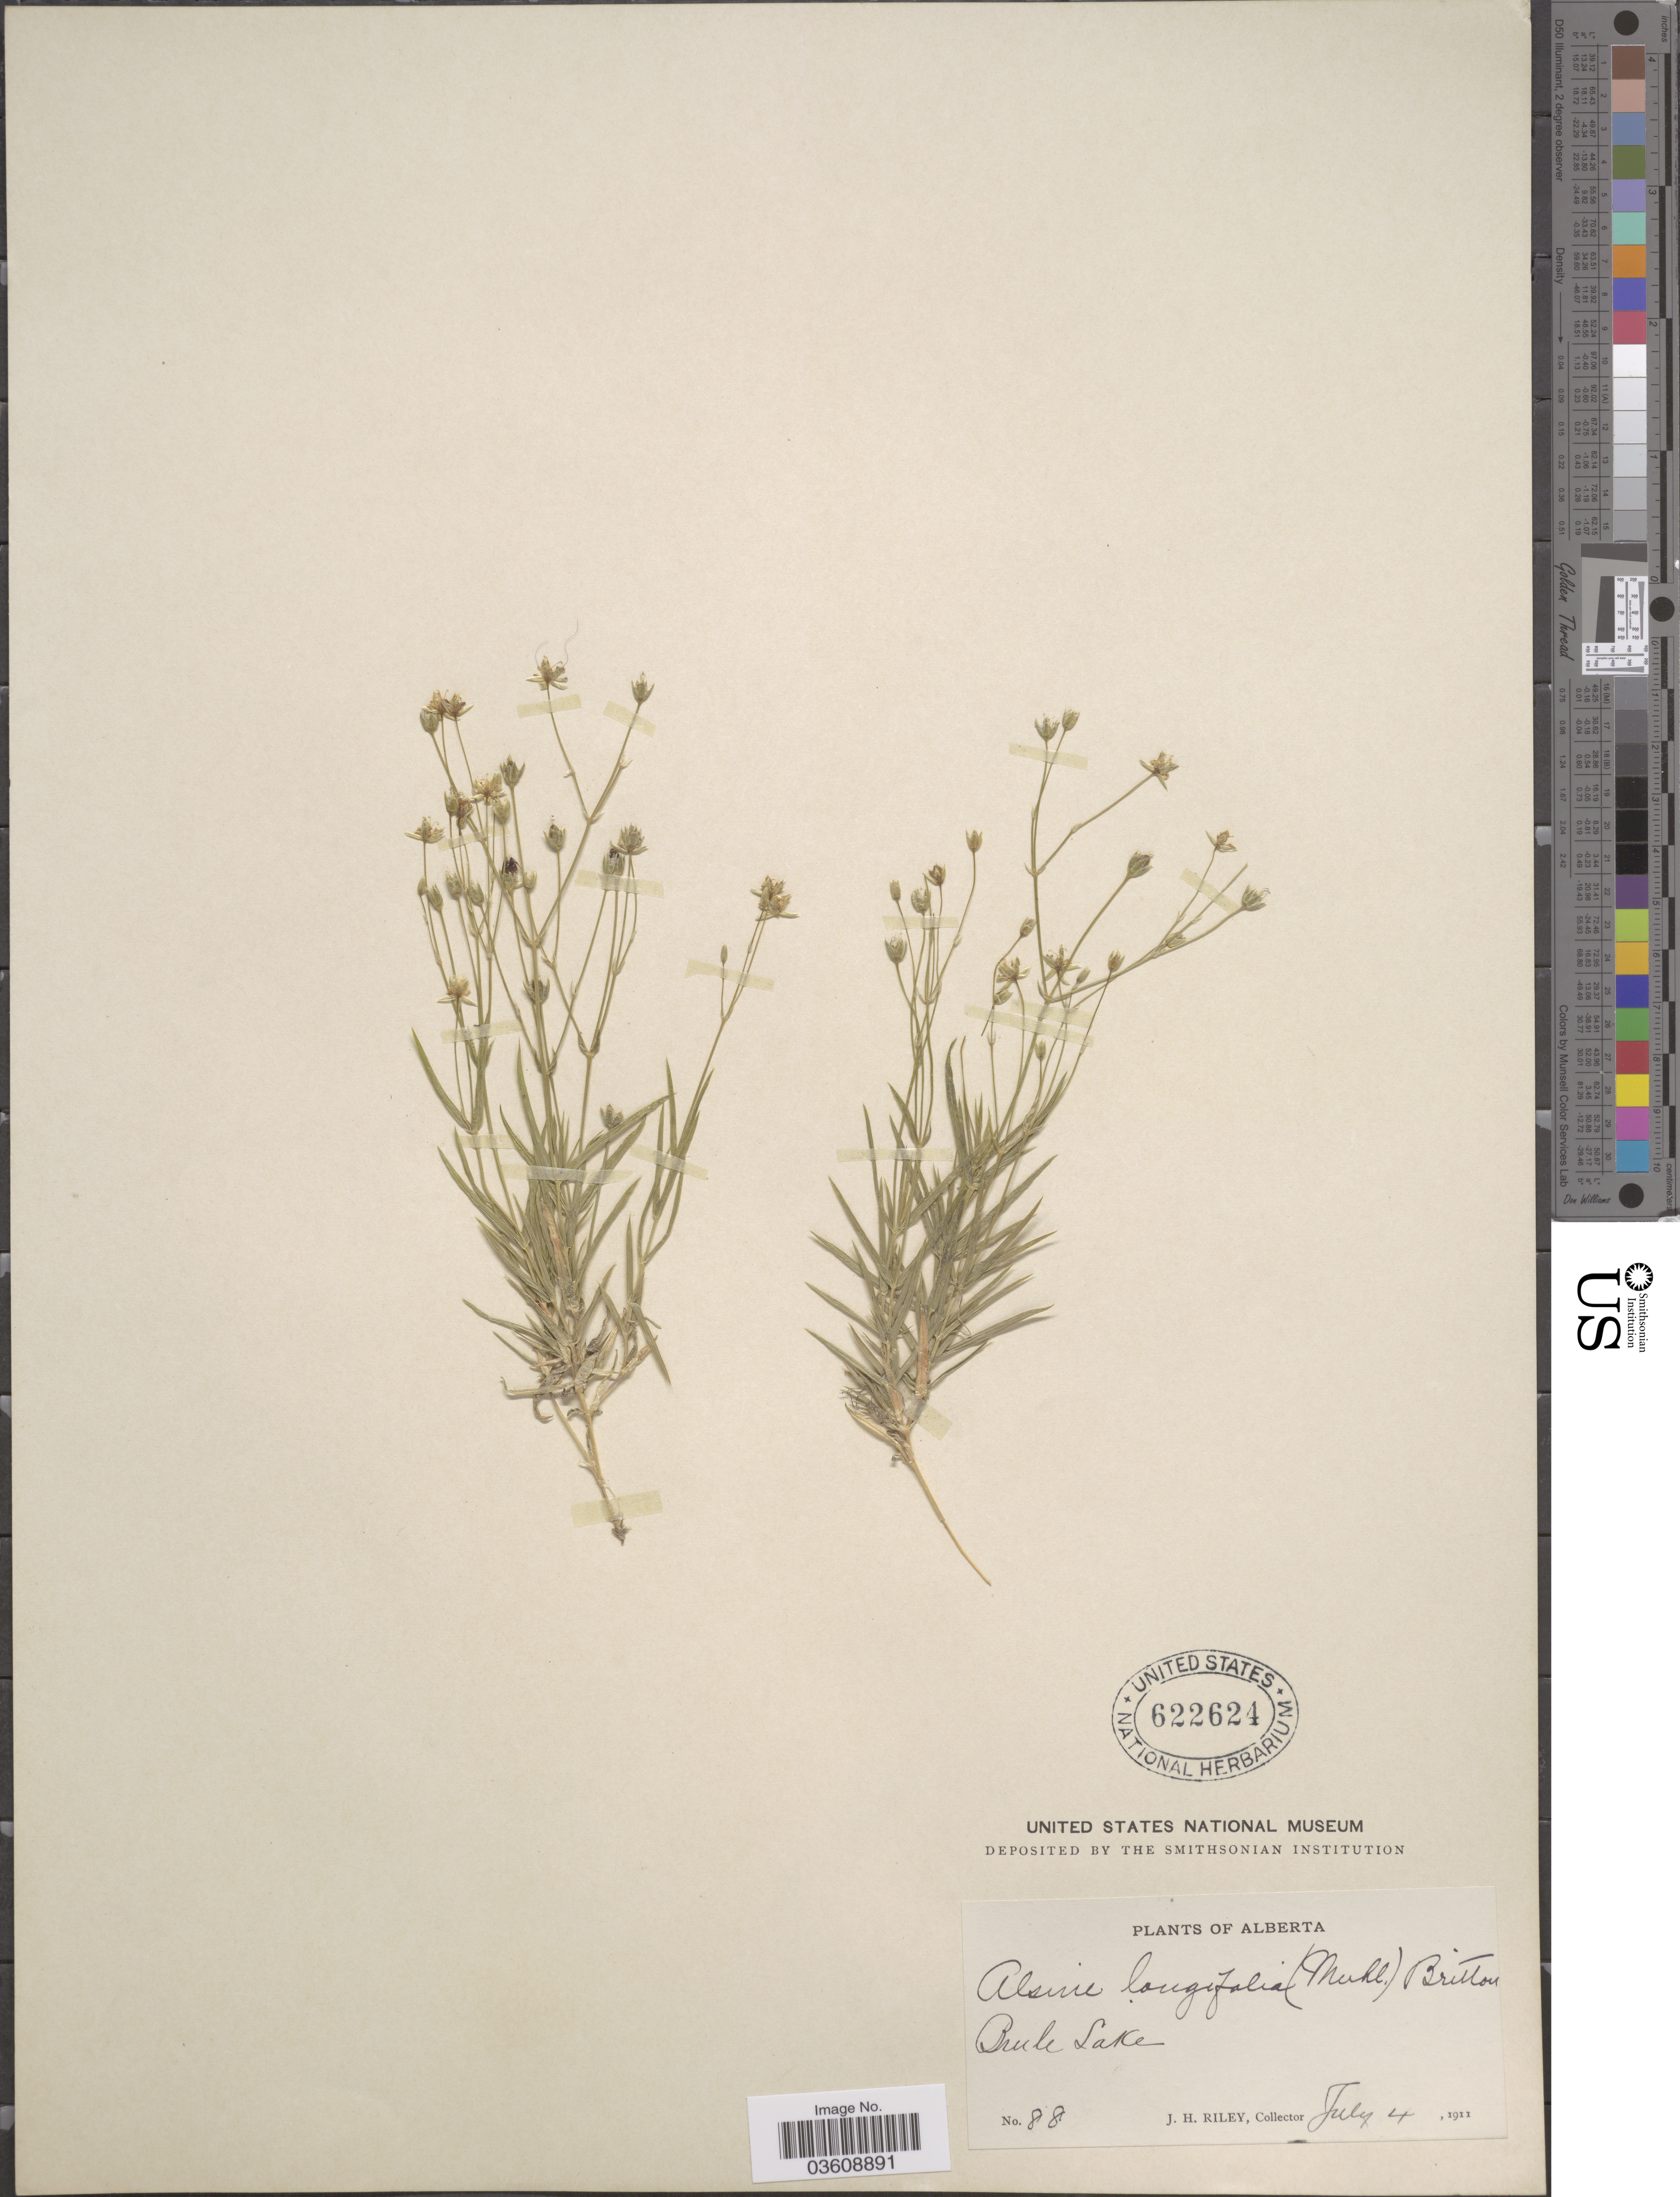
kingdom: Plantae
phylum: Tracheophyta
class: Magnoliopsida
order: Caryophyllales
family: Caryophyllaceae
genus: Stellaria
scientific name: Stellaria longipes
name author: Goldie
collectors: J. H. Riley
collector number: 88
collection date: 1911-07-04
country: Canada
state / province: Alberta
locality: Brule Lake.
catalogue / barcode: US 622624